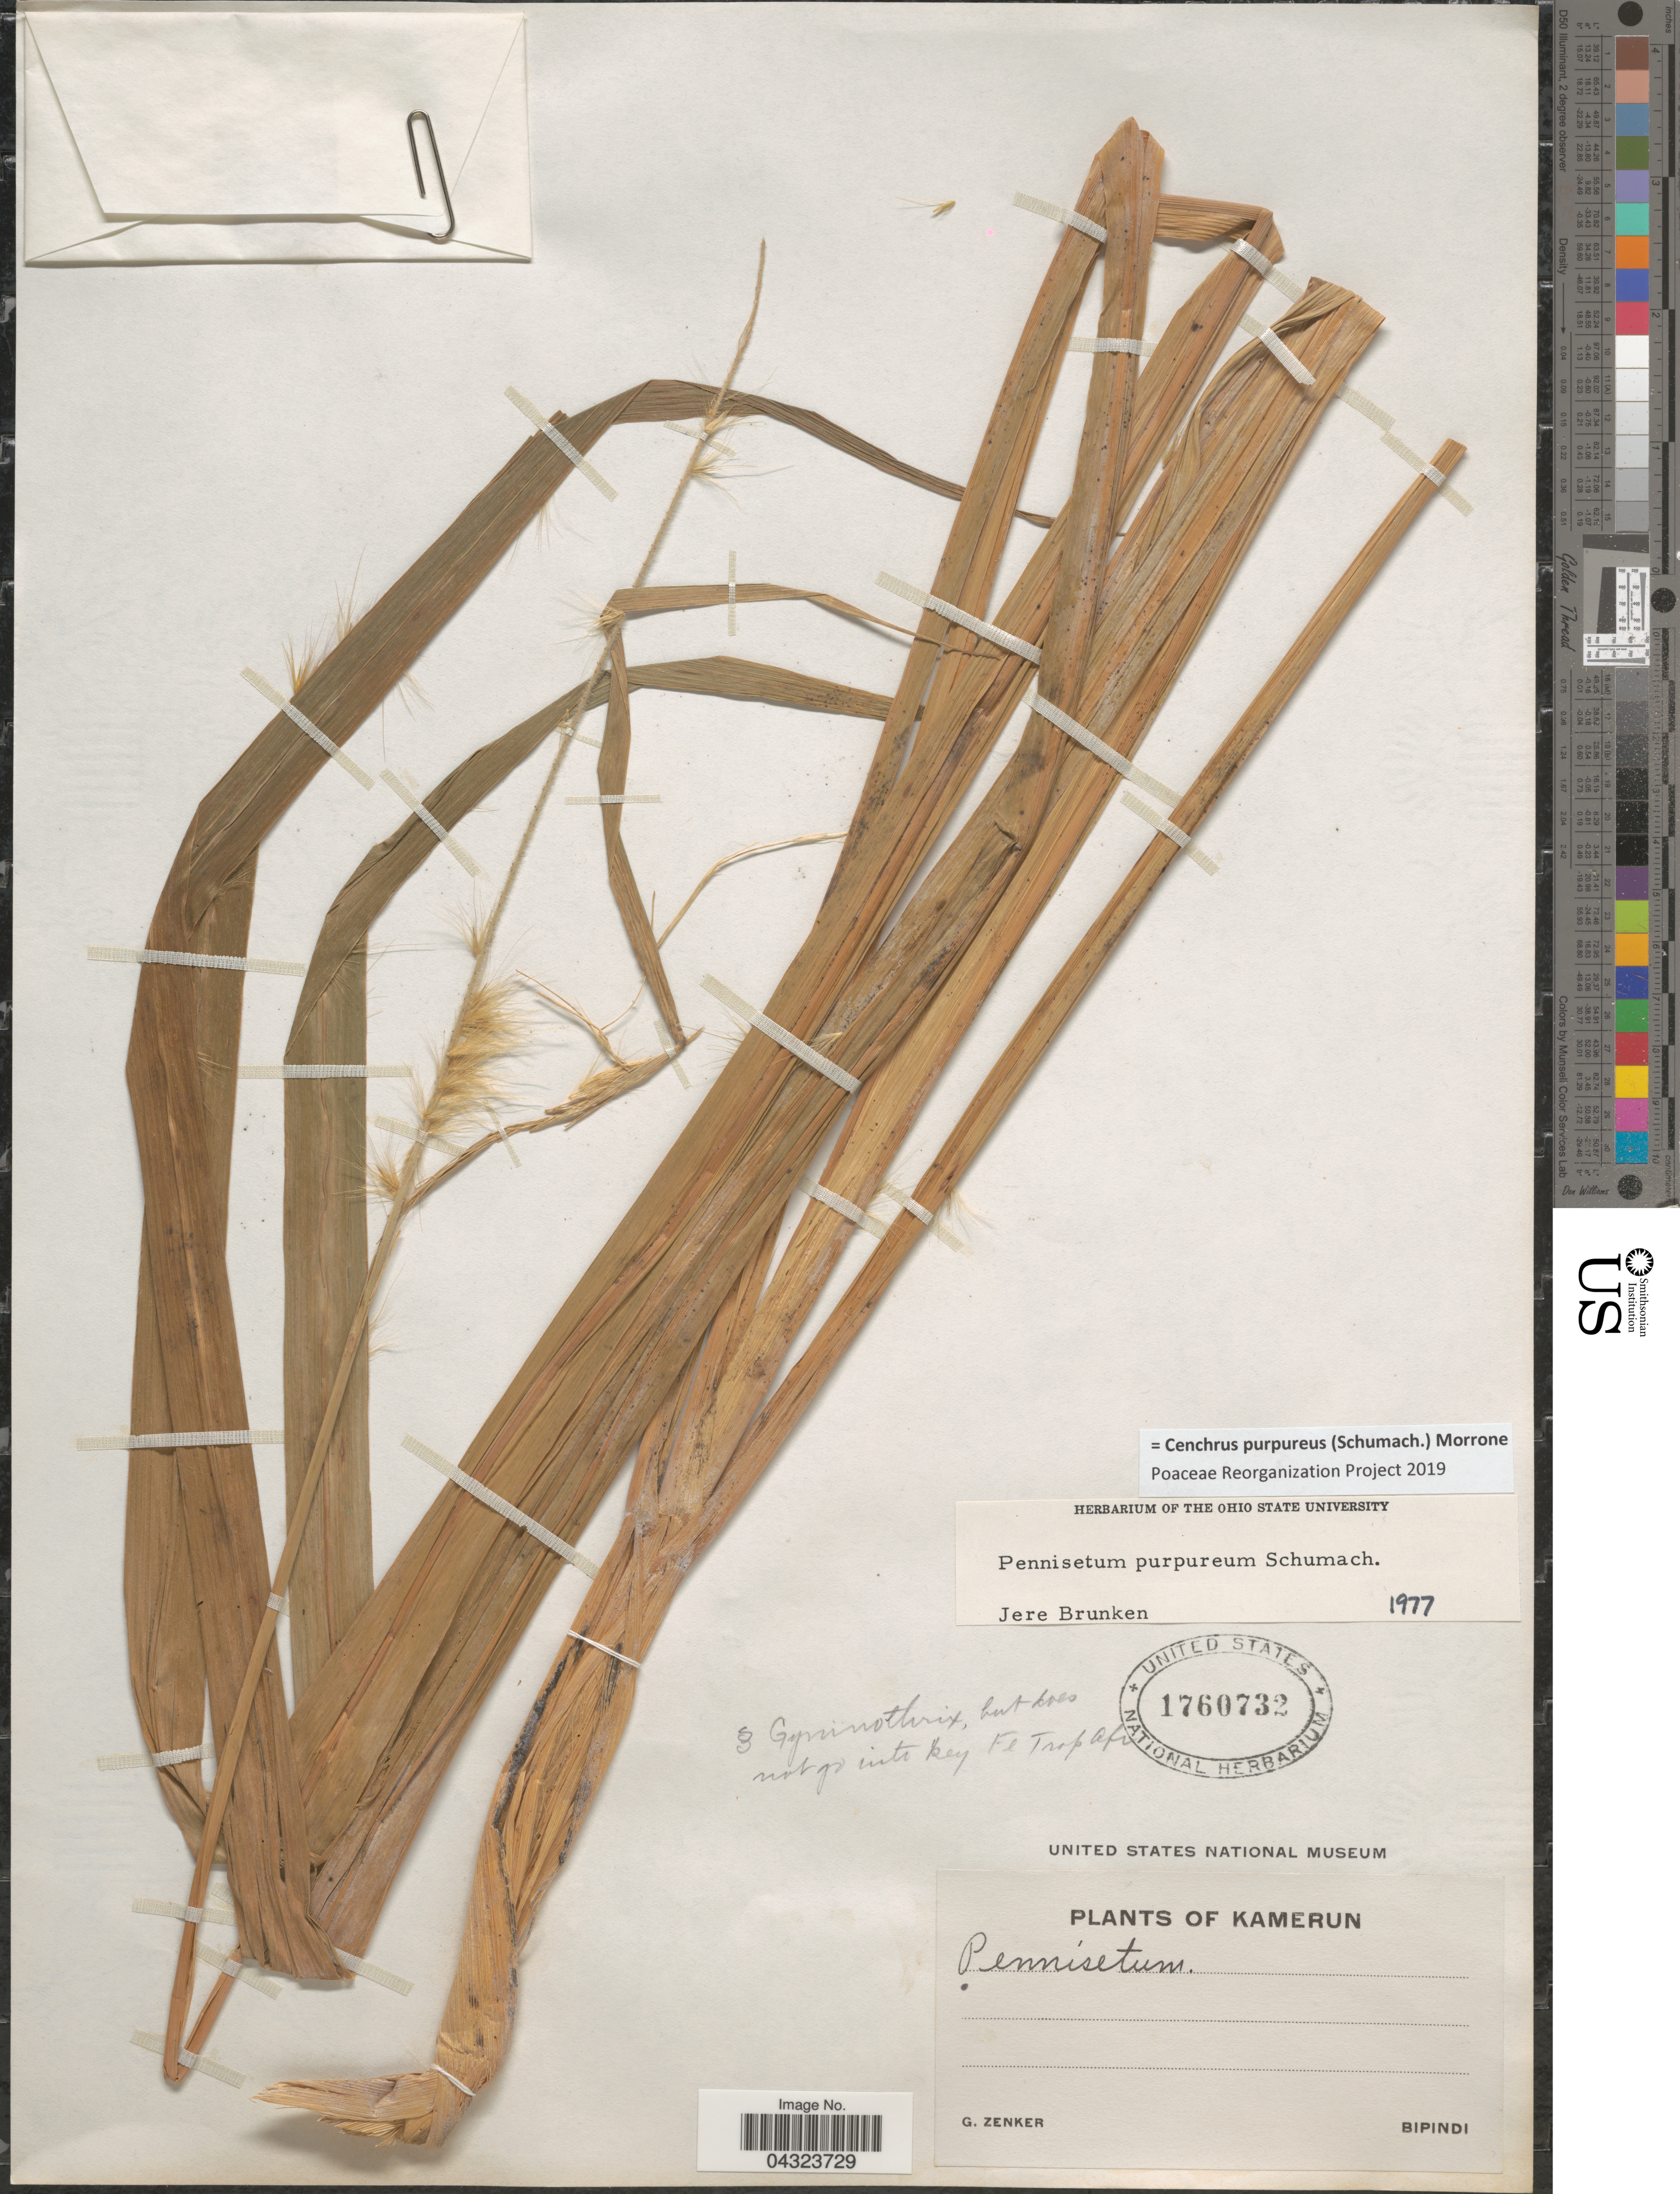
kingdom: Plantae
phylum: Tracheophyta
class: Liliopsida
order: Poales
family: Poaceae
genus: Cenchrus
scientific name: Cenchrus purpureus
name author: (Schumach.) Morrone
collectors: G. A. Zenker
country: Cameroon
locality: Kamerun. Bipindi.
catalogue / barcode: US 1760732